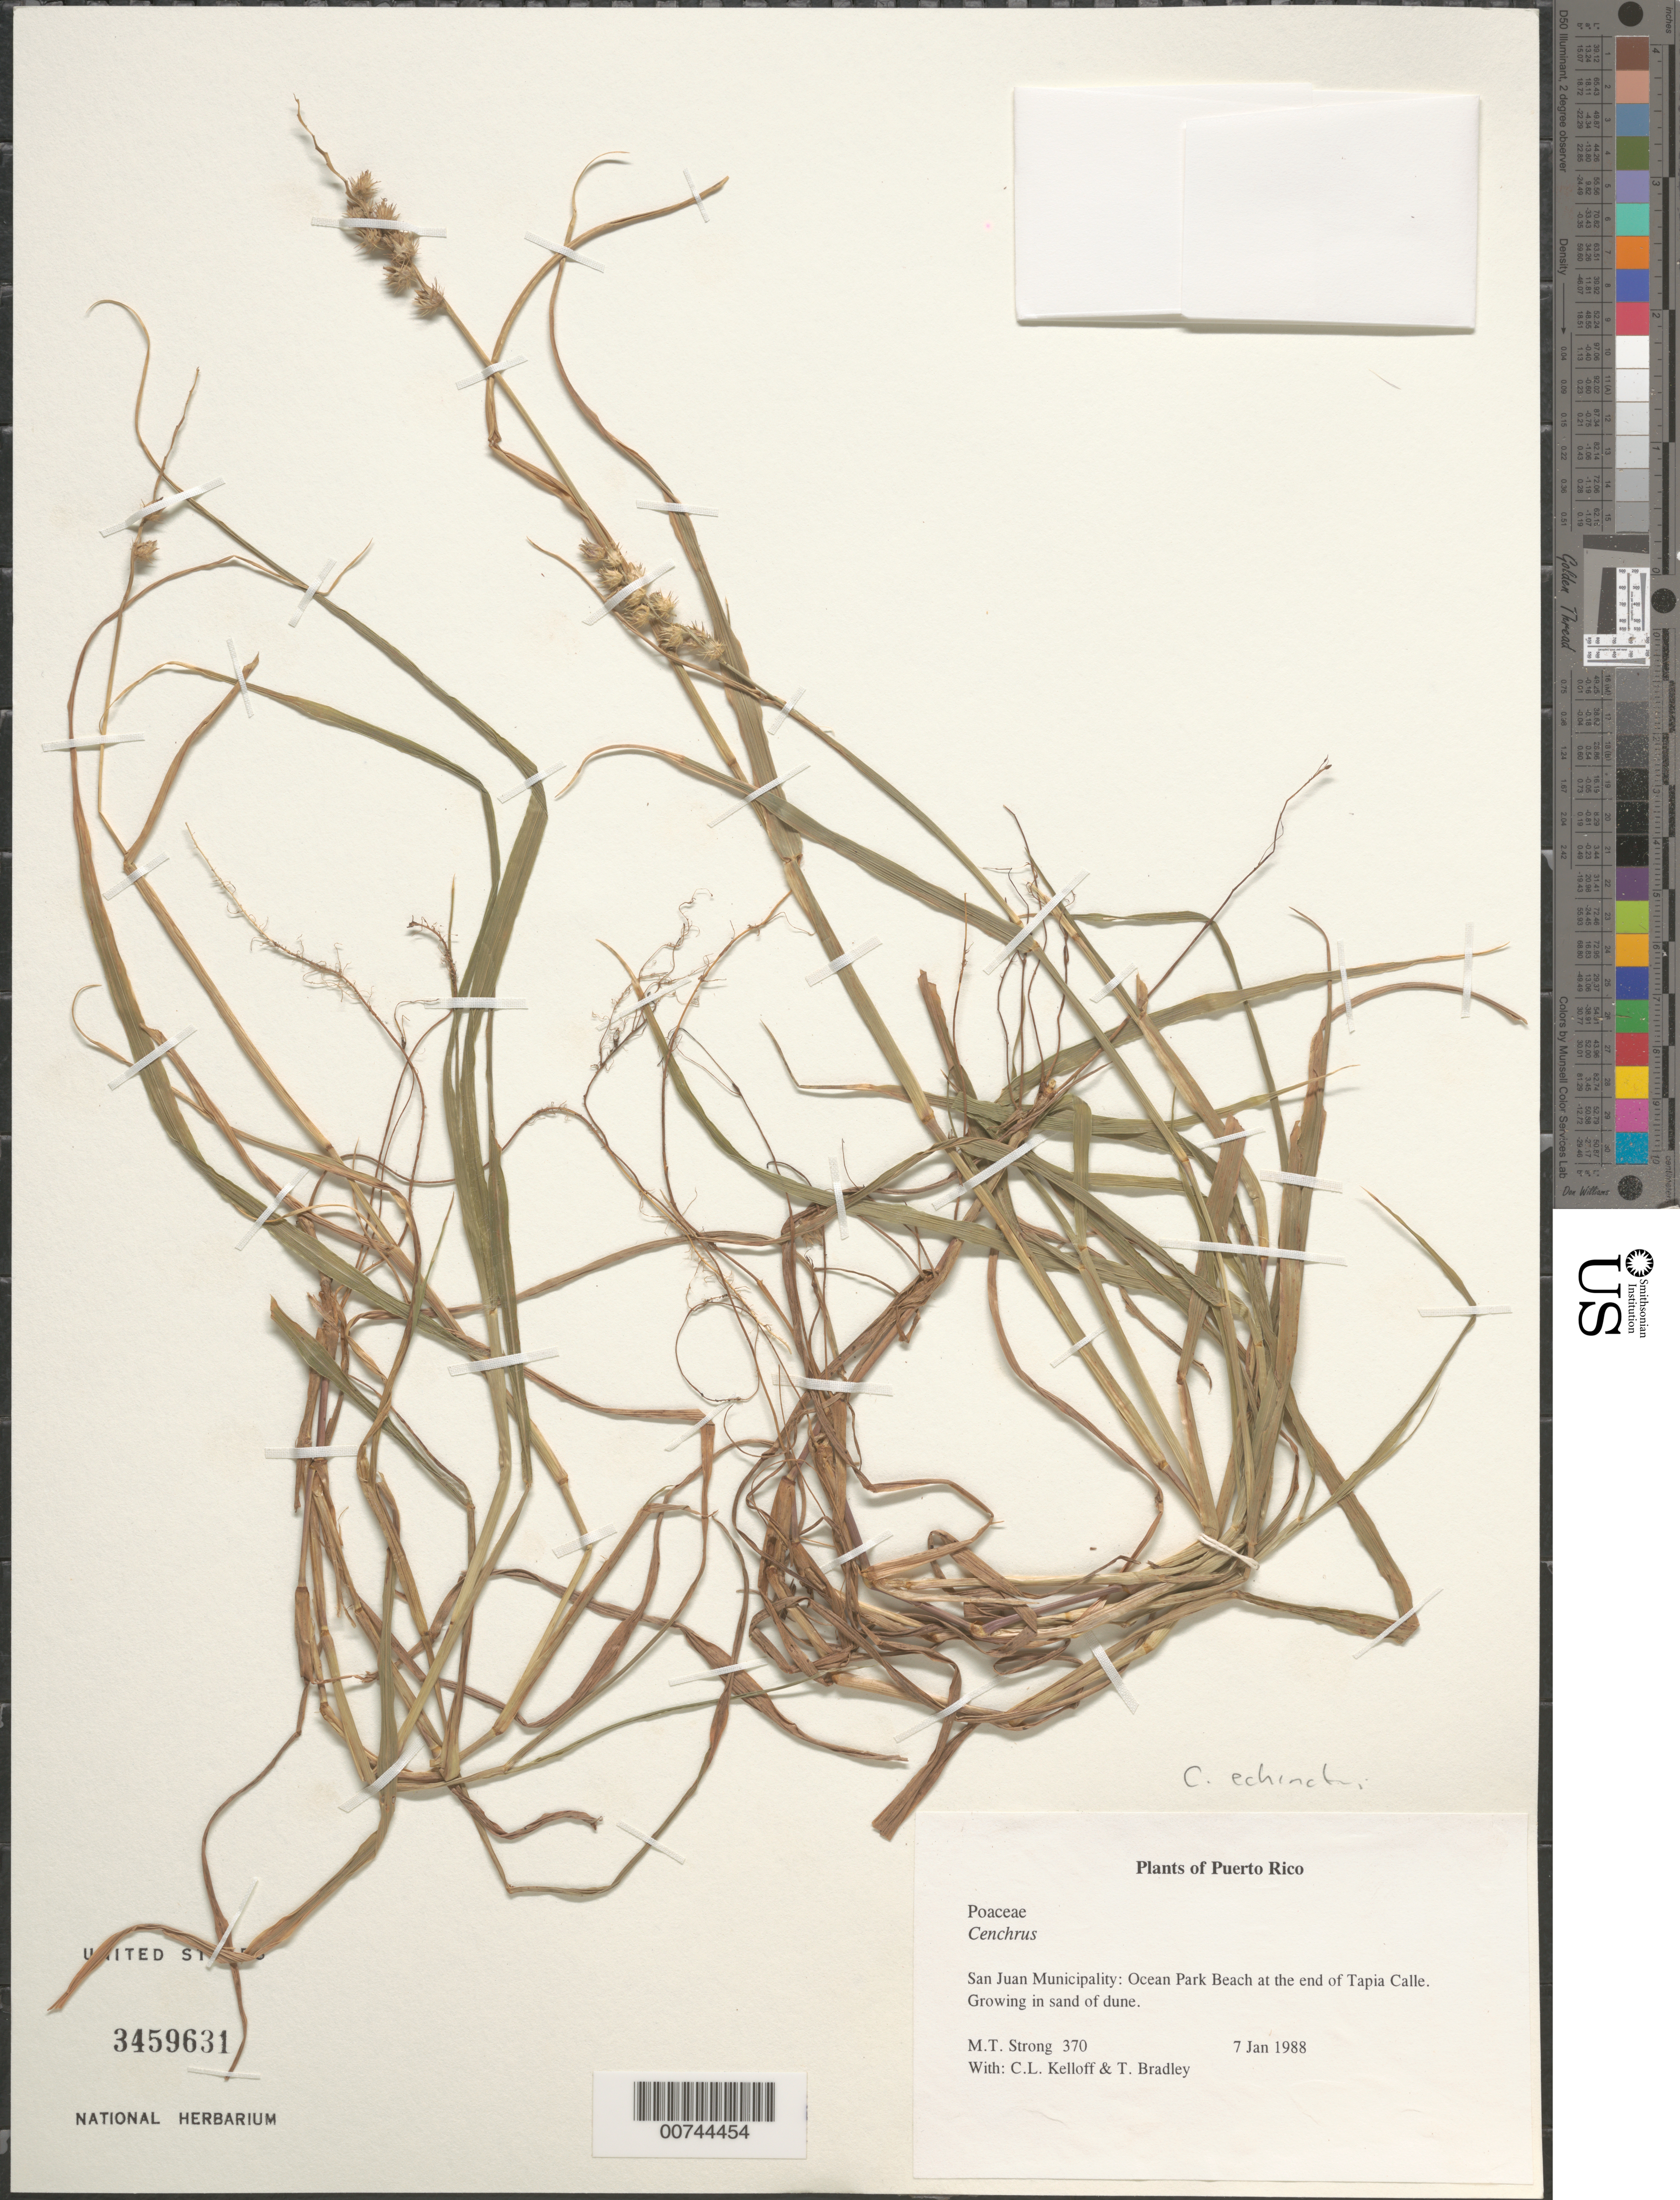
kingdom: Plantae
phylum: Tracheophyta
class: Liliopsida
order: Poales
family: Poaceae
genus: Cenchrus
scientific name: Cenchrus sp.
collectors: M. T. Strong, C. L. Kelloff & T. Bradley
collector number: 370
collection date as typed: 07 Jan 1988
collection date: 1988-01-07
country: Puerto Rico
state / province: San Juan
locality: Mun. San Juan: Ocean Park Beach at the end of Tapia Calle.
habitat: Growing in sand of dune.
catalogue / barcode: US 3459631